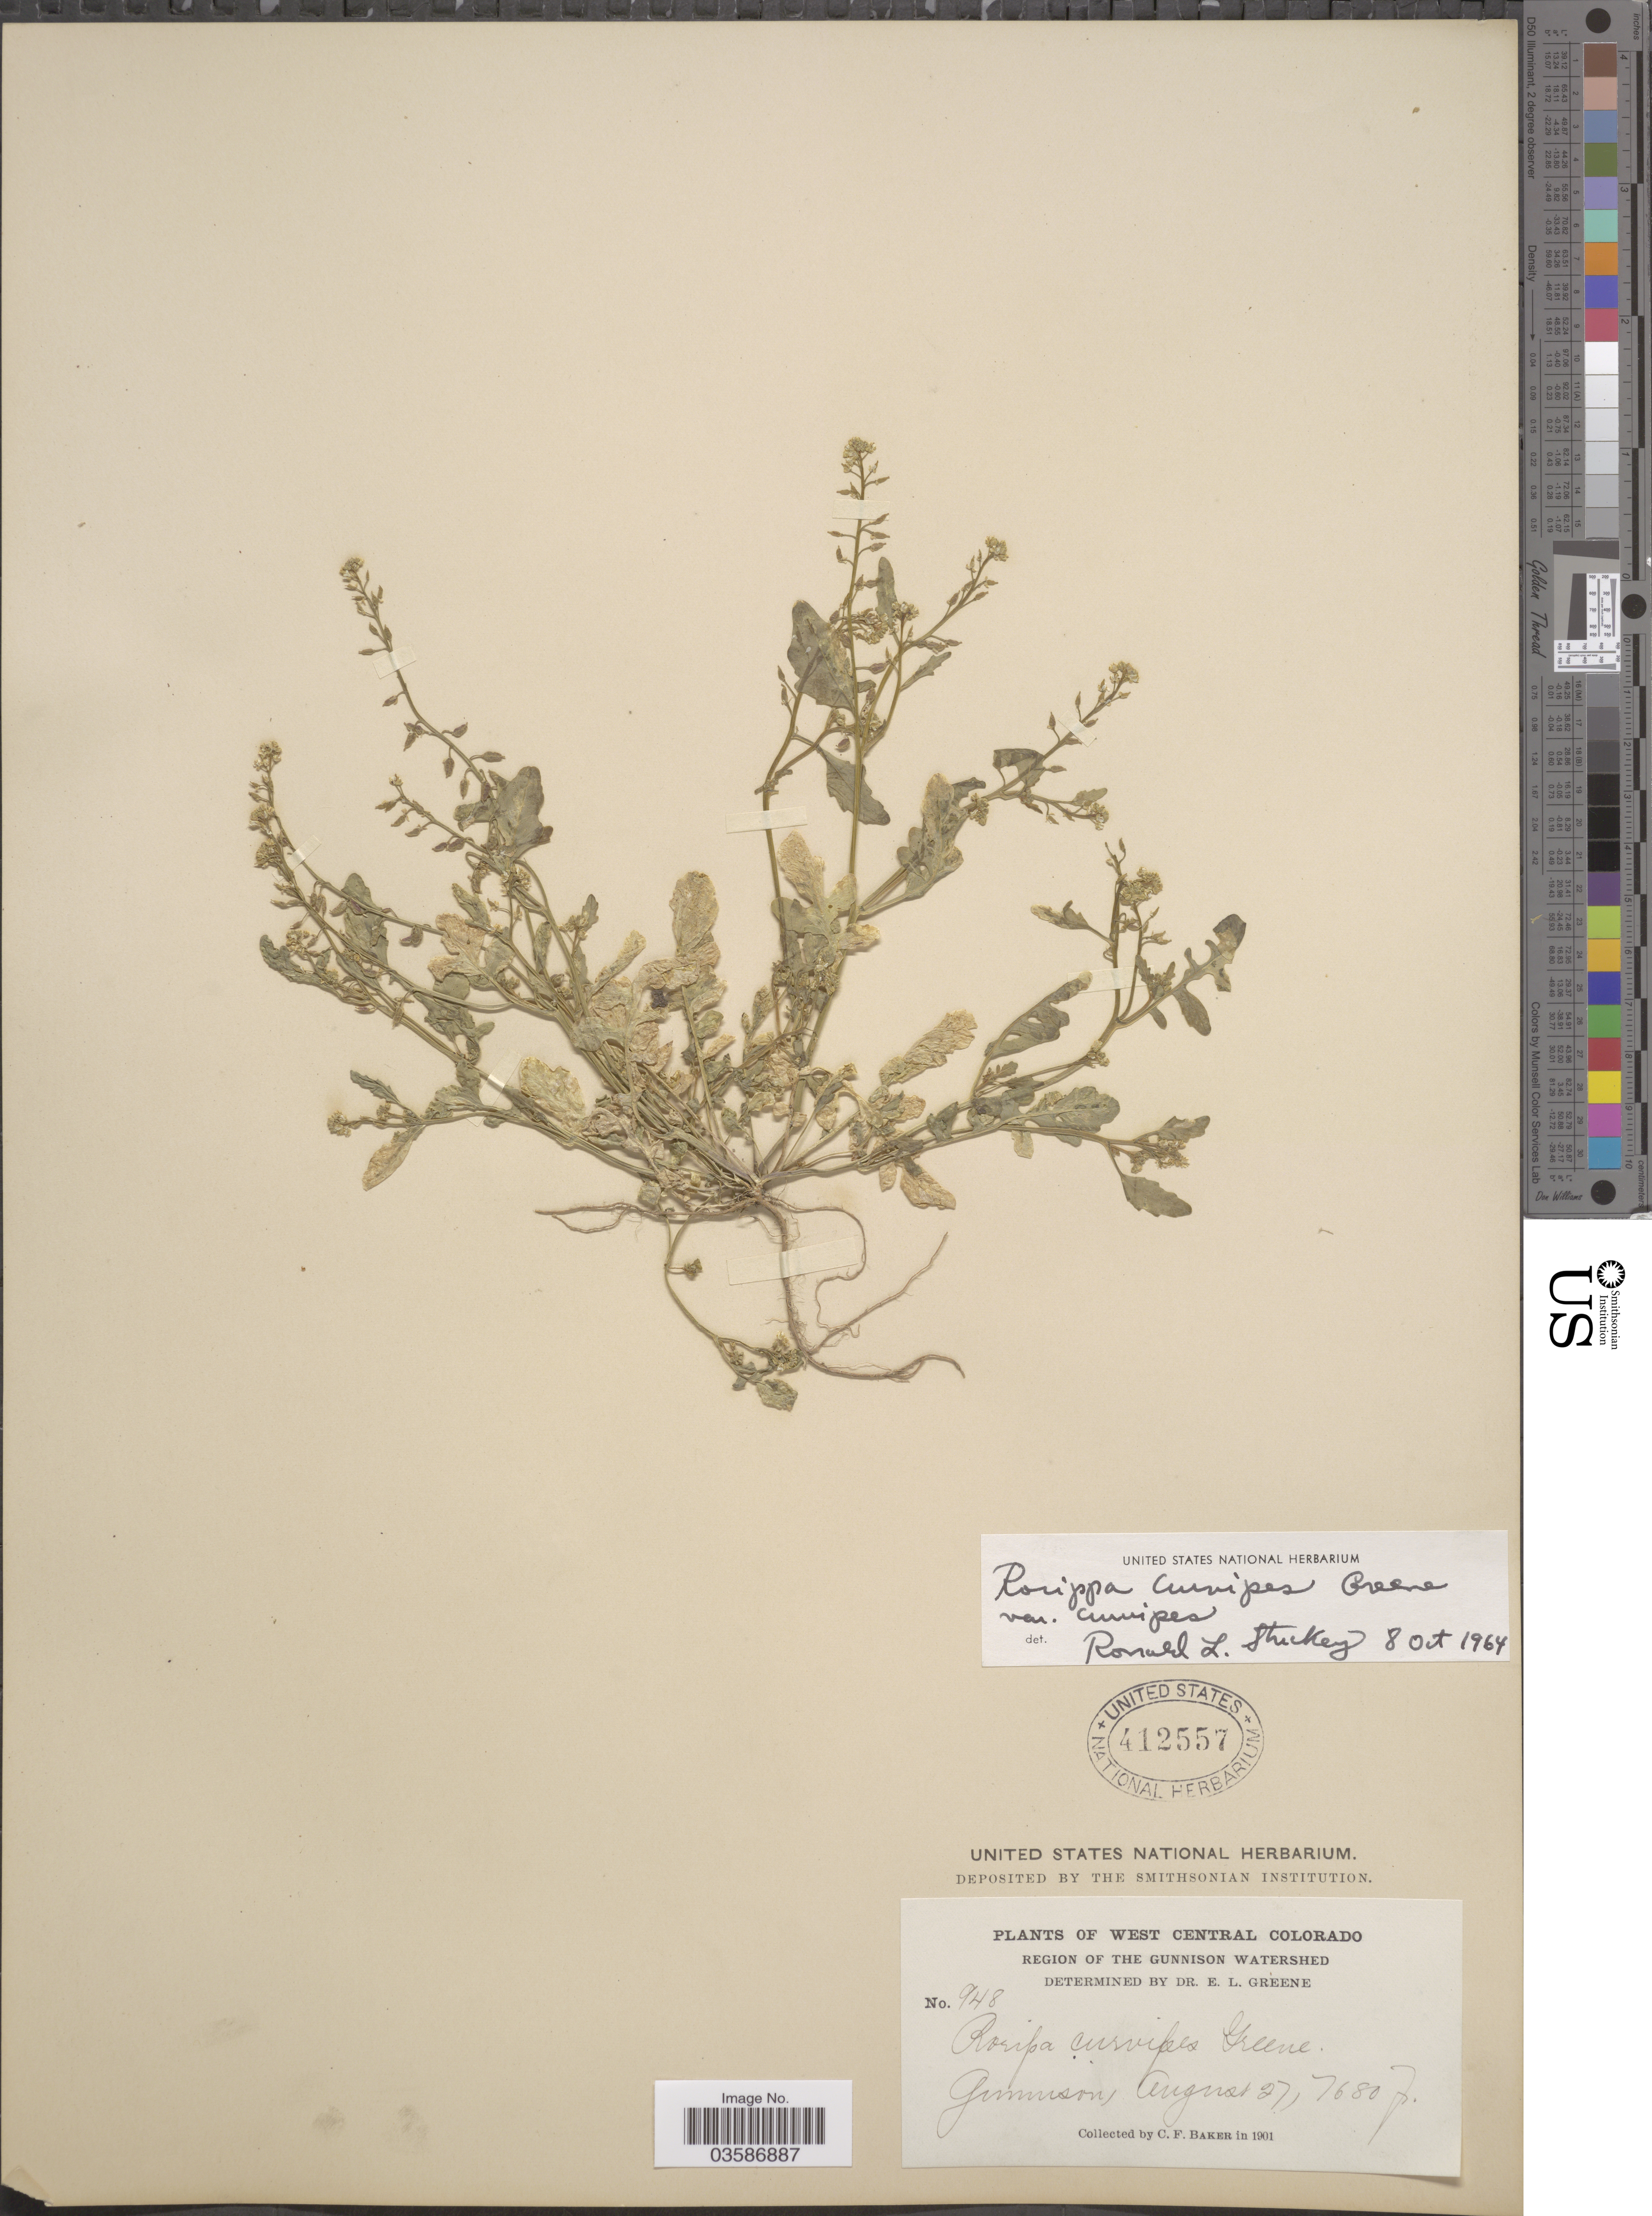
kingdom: Plantae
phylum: Tracheophyta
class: Magnoliopsida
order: Brassicales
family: Brassicaceae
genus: Rorippa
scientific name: Rorippa curvipes var. curvipes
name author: Greene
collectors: C. F. Baker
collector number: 948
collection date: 1901-08-27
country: United States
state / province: Colorado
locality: West Central Colorado. Region of the Gunnison Watershed. Gunnison.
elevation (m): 2341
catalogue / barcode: US 412557